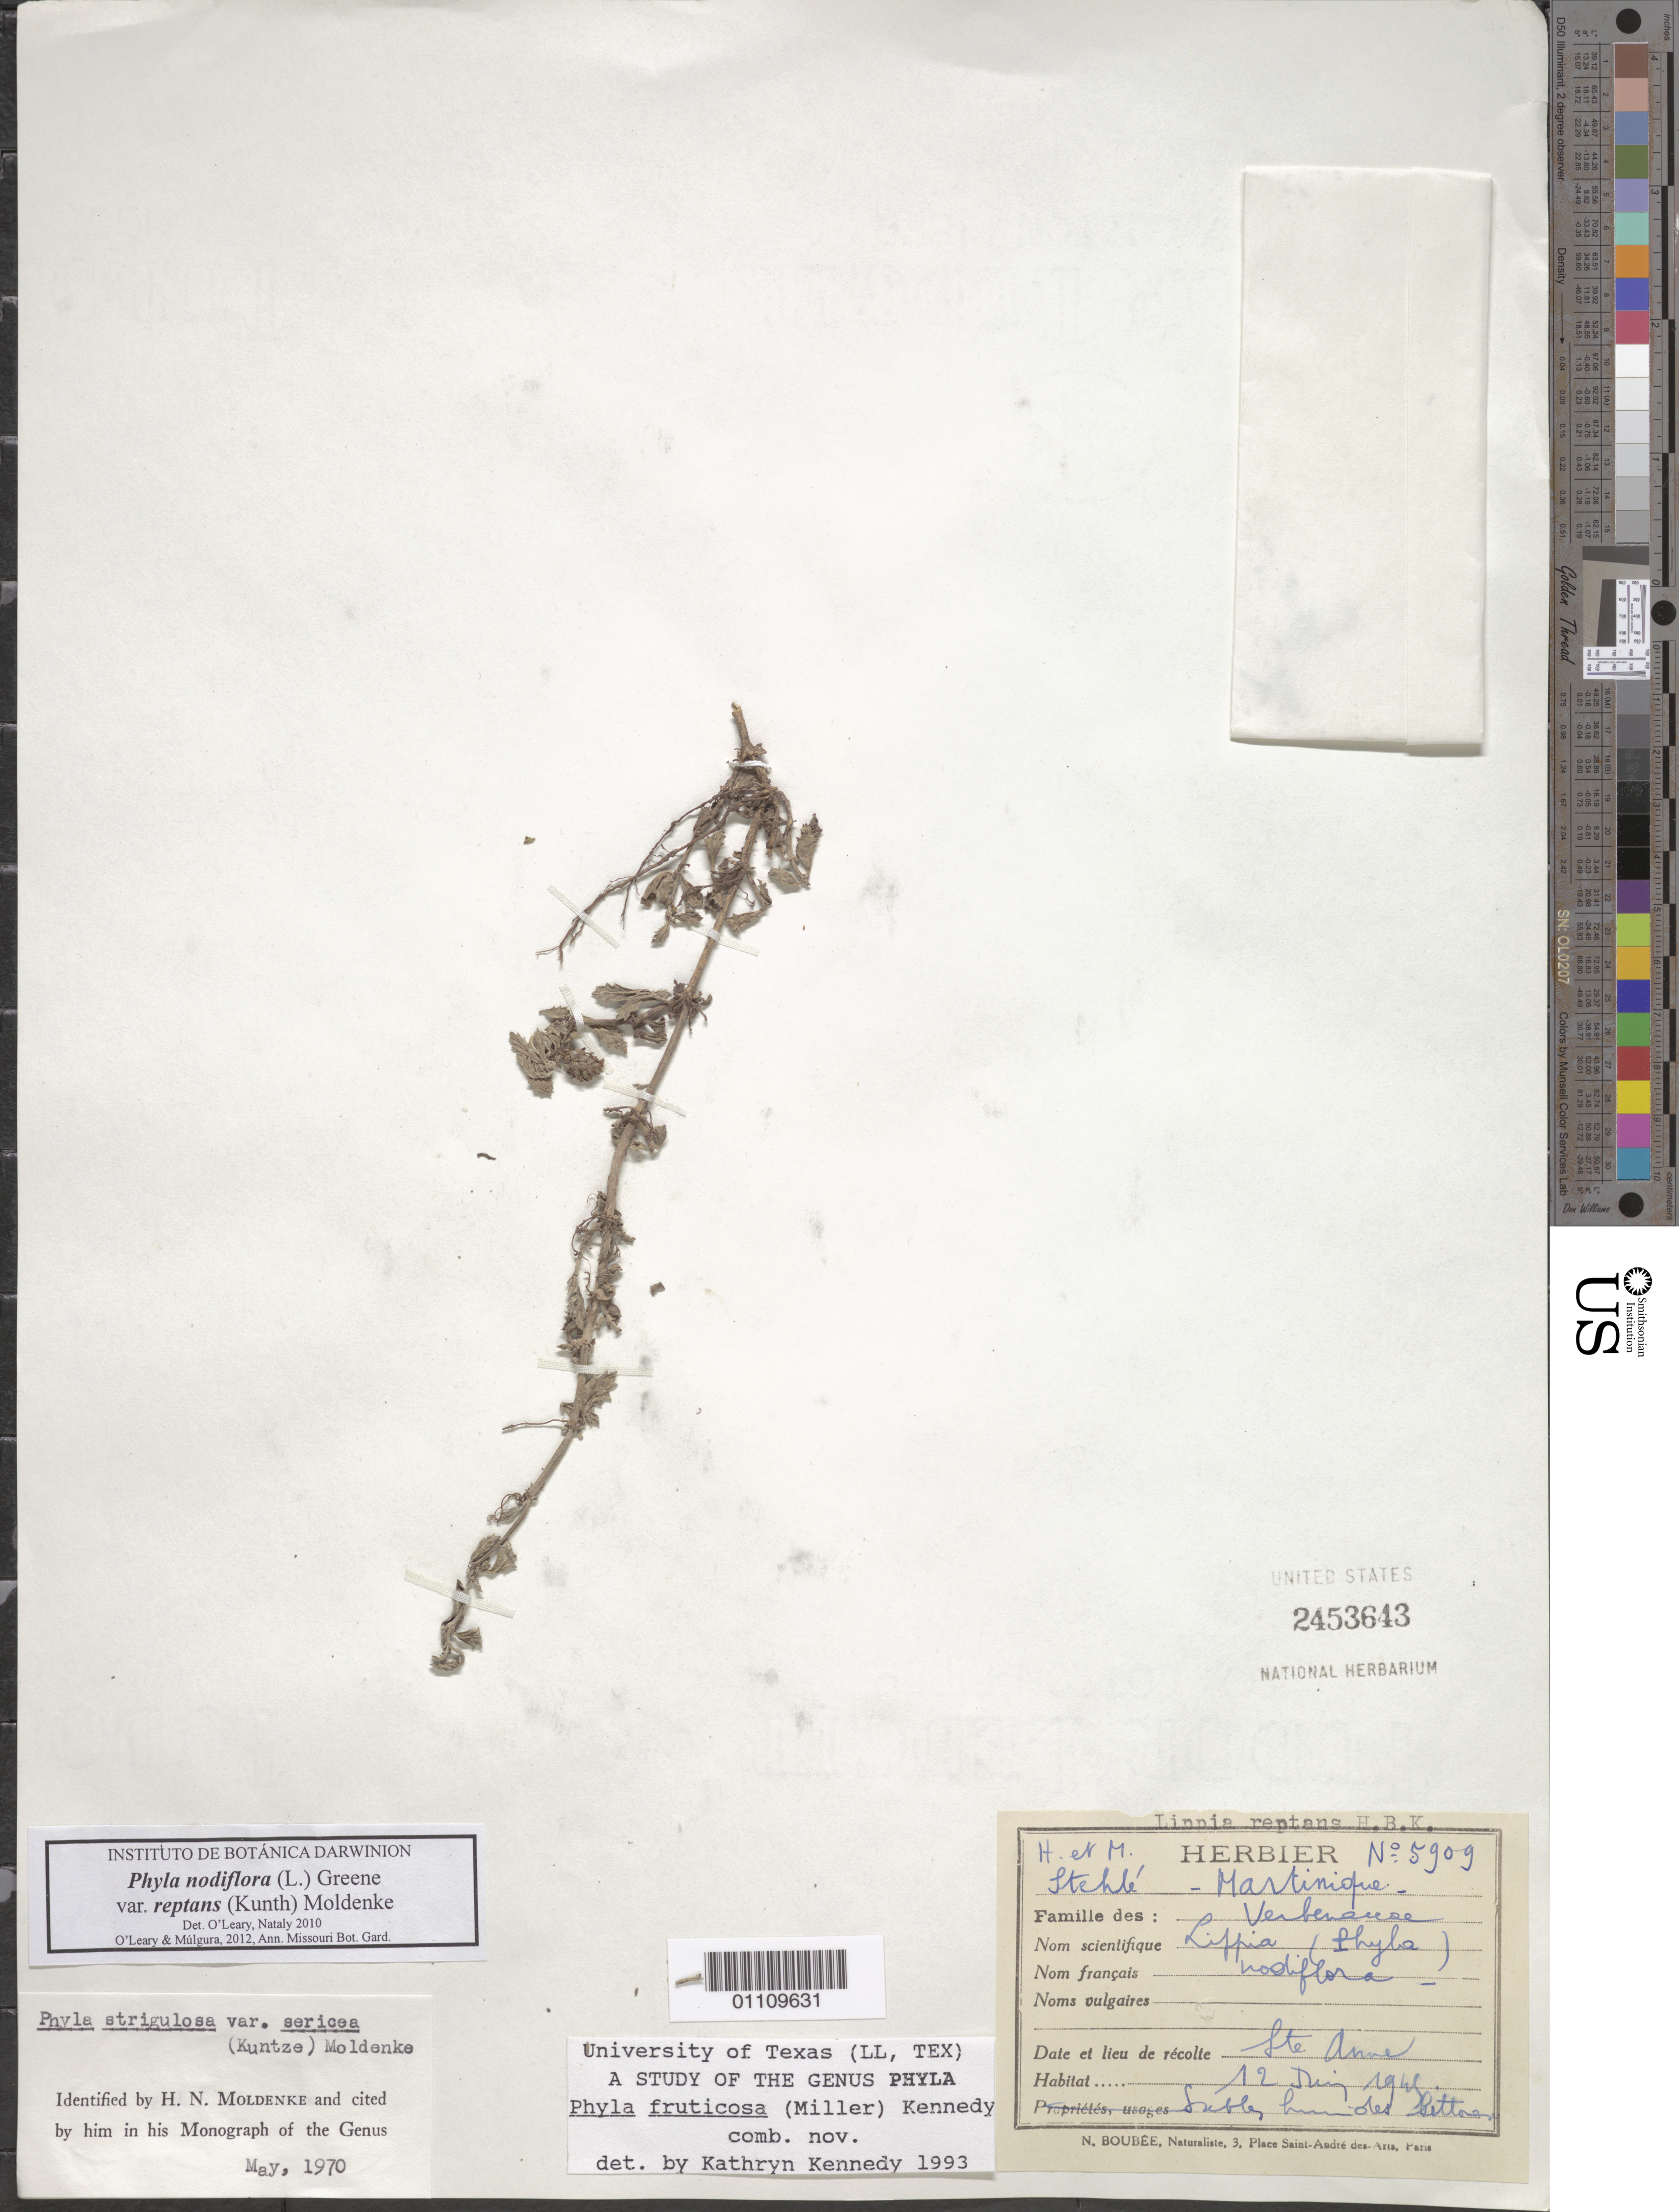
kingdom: Plantae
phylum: Tracheophyta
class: Magnoliopsida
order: Lamiales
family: Verbenaceae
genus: Phyla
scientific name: Phyla nodiflora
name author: (L.) Greene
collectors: H. Stehlé & M. Stehlé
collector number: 5909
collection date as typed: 12 Jun 1945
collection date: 1945-06-12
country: Martinique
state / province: Le Marin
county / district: Sainte-Anne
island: Martinique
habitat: Sables humioles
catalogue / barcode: US 2453643